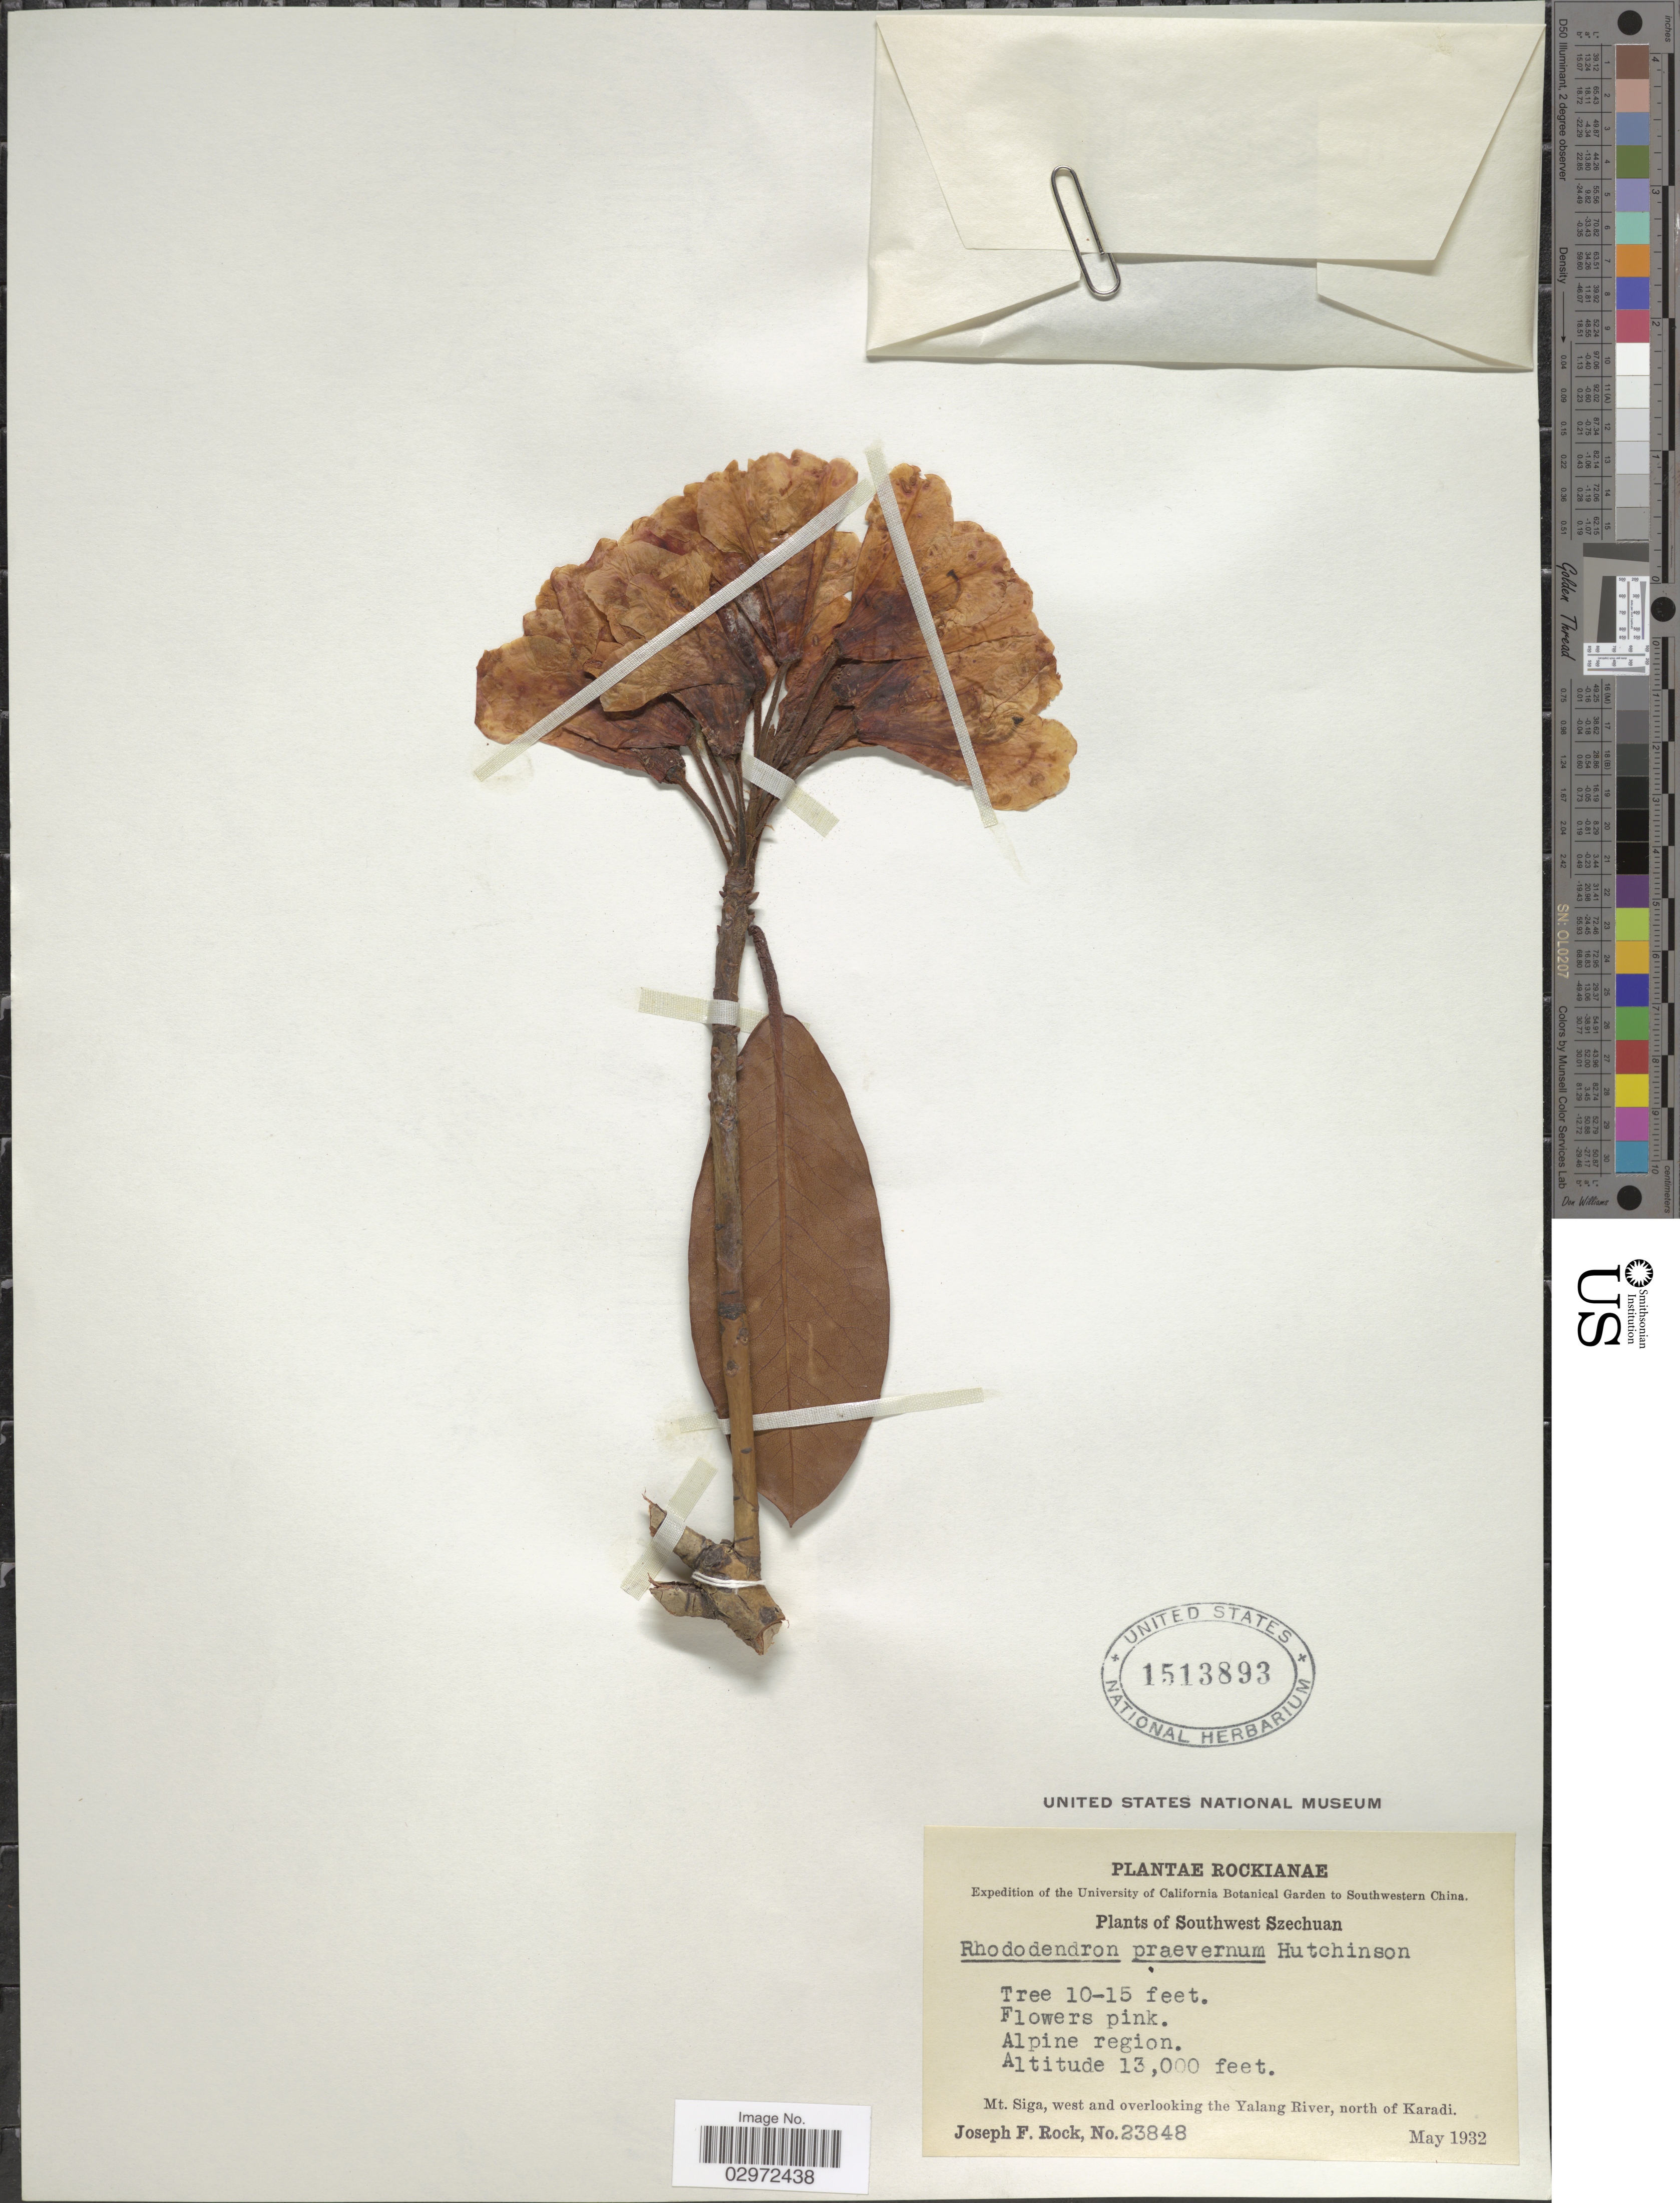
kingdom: Plantae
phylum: Tracheophyta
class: Magnoliopsida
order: Ericales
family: Ericaceae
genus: Rhododendron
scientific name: Rhododendron praevernum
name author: Hutch.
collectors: J. F. Rock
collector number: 23848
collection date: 1932-05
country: China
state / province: Sichuan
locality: Southwestern China, Southwest Szechuan, Alpine region, Mt. Siga, west and overlooking the Yalang River, north of Karadi.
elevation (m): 3962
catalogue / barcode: US 1513893